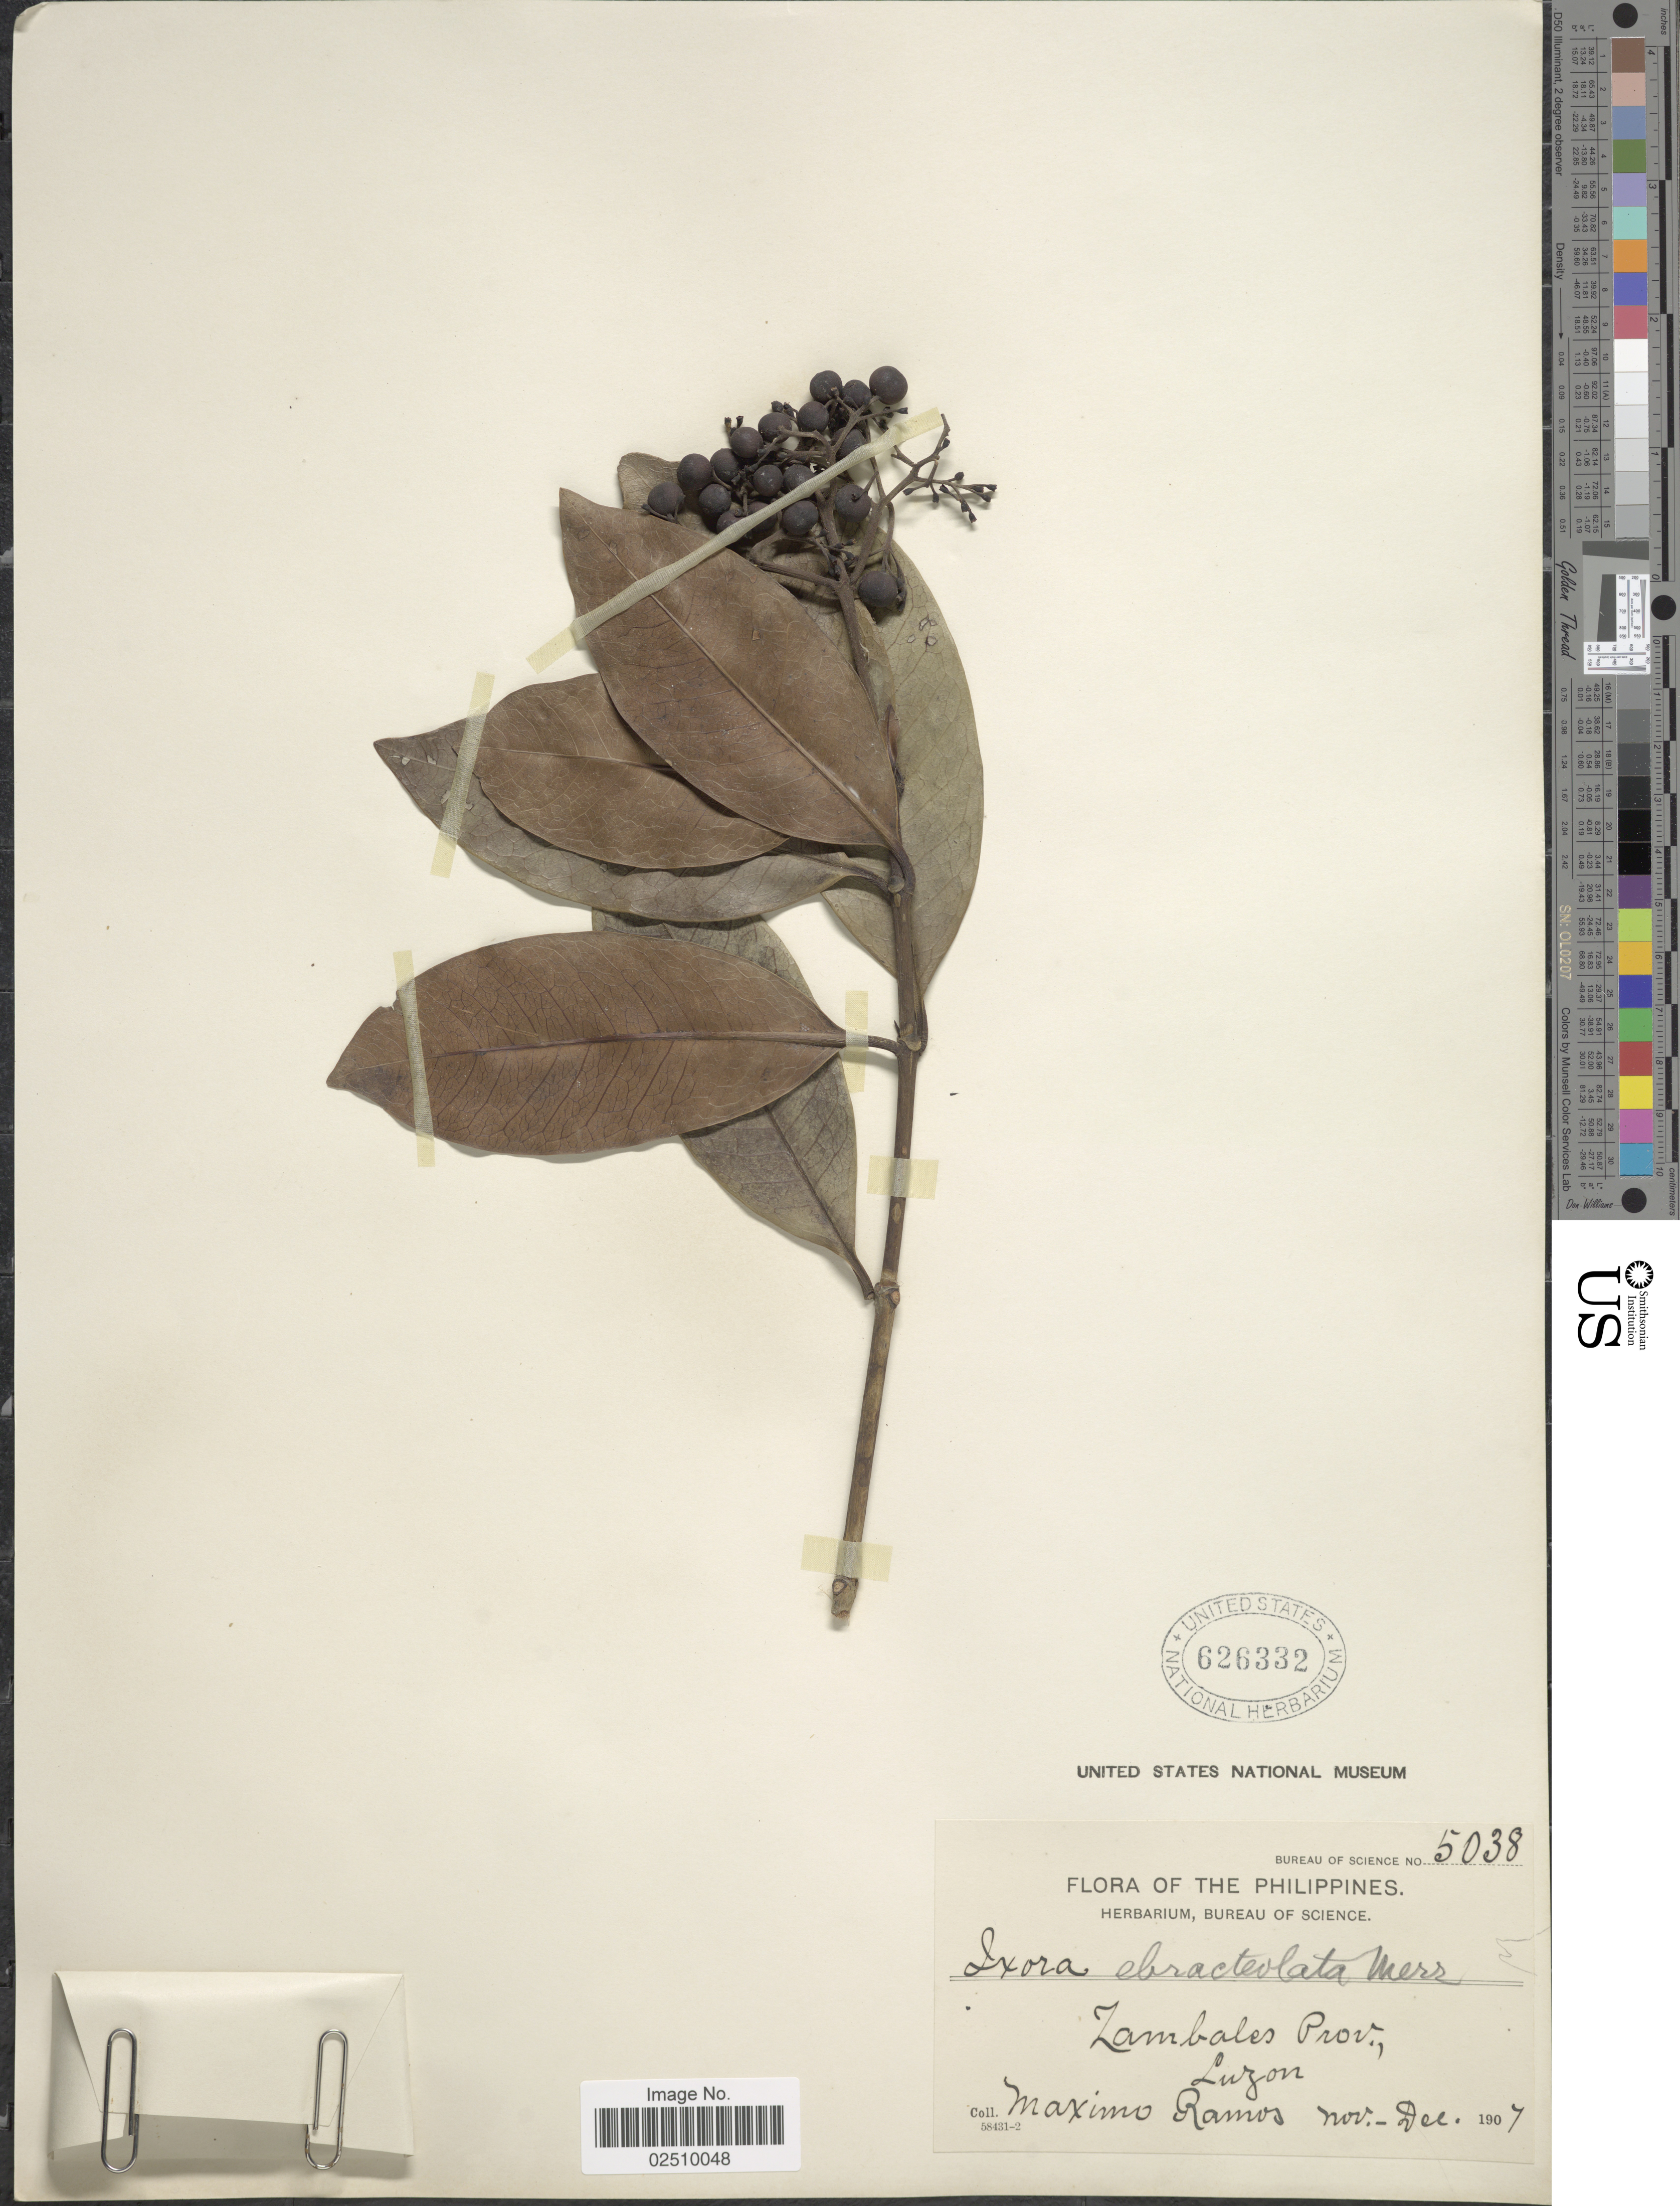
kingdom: Plantae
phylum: Tracheophyta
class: Magnoliopsida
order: Gentianales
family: Rubiaceae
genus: Ixora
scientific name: Ixora ebracteolata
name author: Merr.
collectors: M. Ramos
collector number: Bureau of Science 5038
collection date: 1907-11/1907-12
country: Philippines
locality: Zambales Prov. Luzon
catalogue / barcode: US 626332